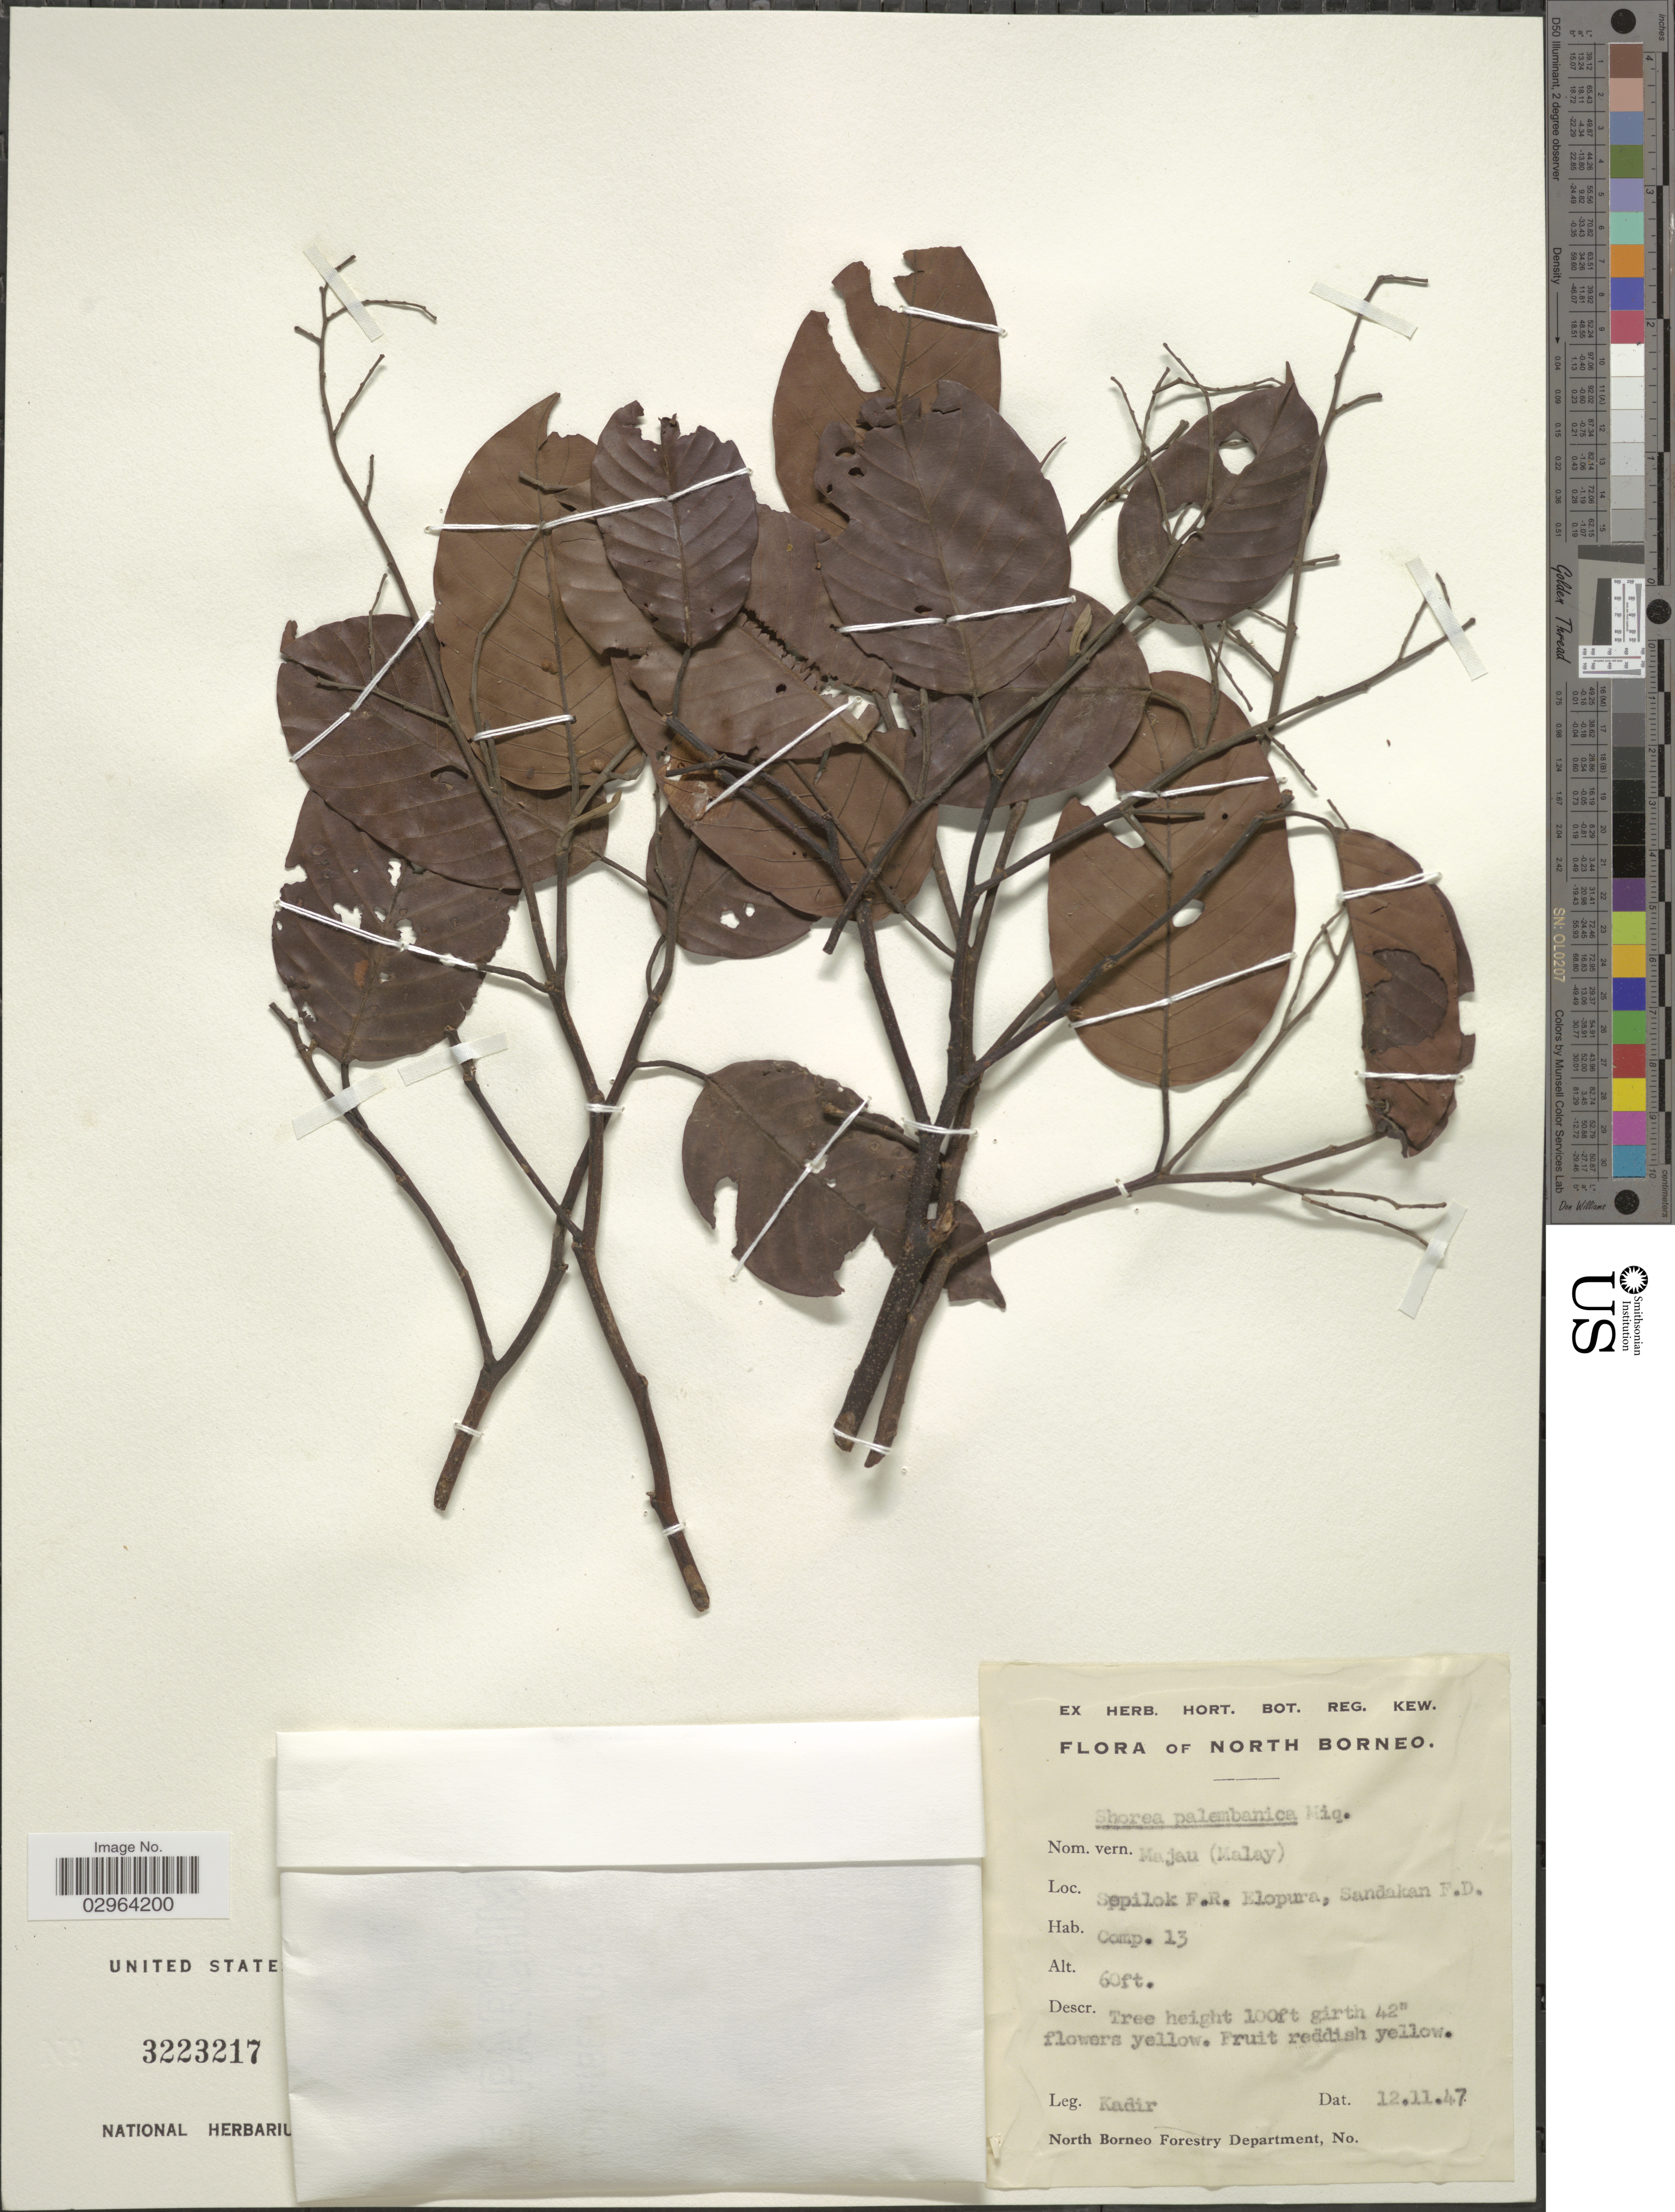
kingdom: Plantae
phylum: Tracheophyta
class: Magnoliopsida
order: Malvales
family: Dipterocarpaceae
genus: Rubroshorea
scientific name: Rubroshorea palembanica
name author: (Miq.) P.S. Ashton & J. Heck.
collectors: -. Kadir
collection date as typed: Transcribed d/m/y: 12/11/47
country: Malaysia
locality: North Borneo. Sepilok F.R. Elopura, Sandakan F.D. Comp. 13.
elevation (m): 18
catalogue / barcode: US 3223217